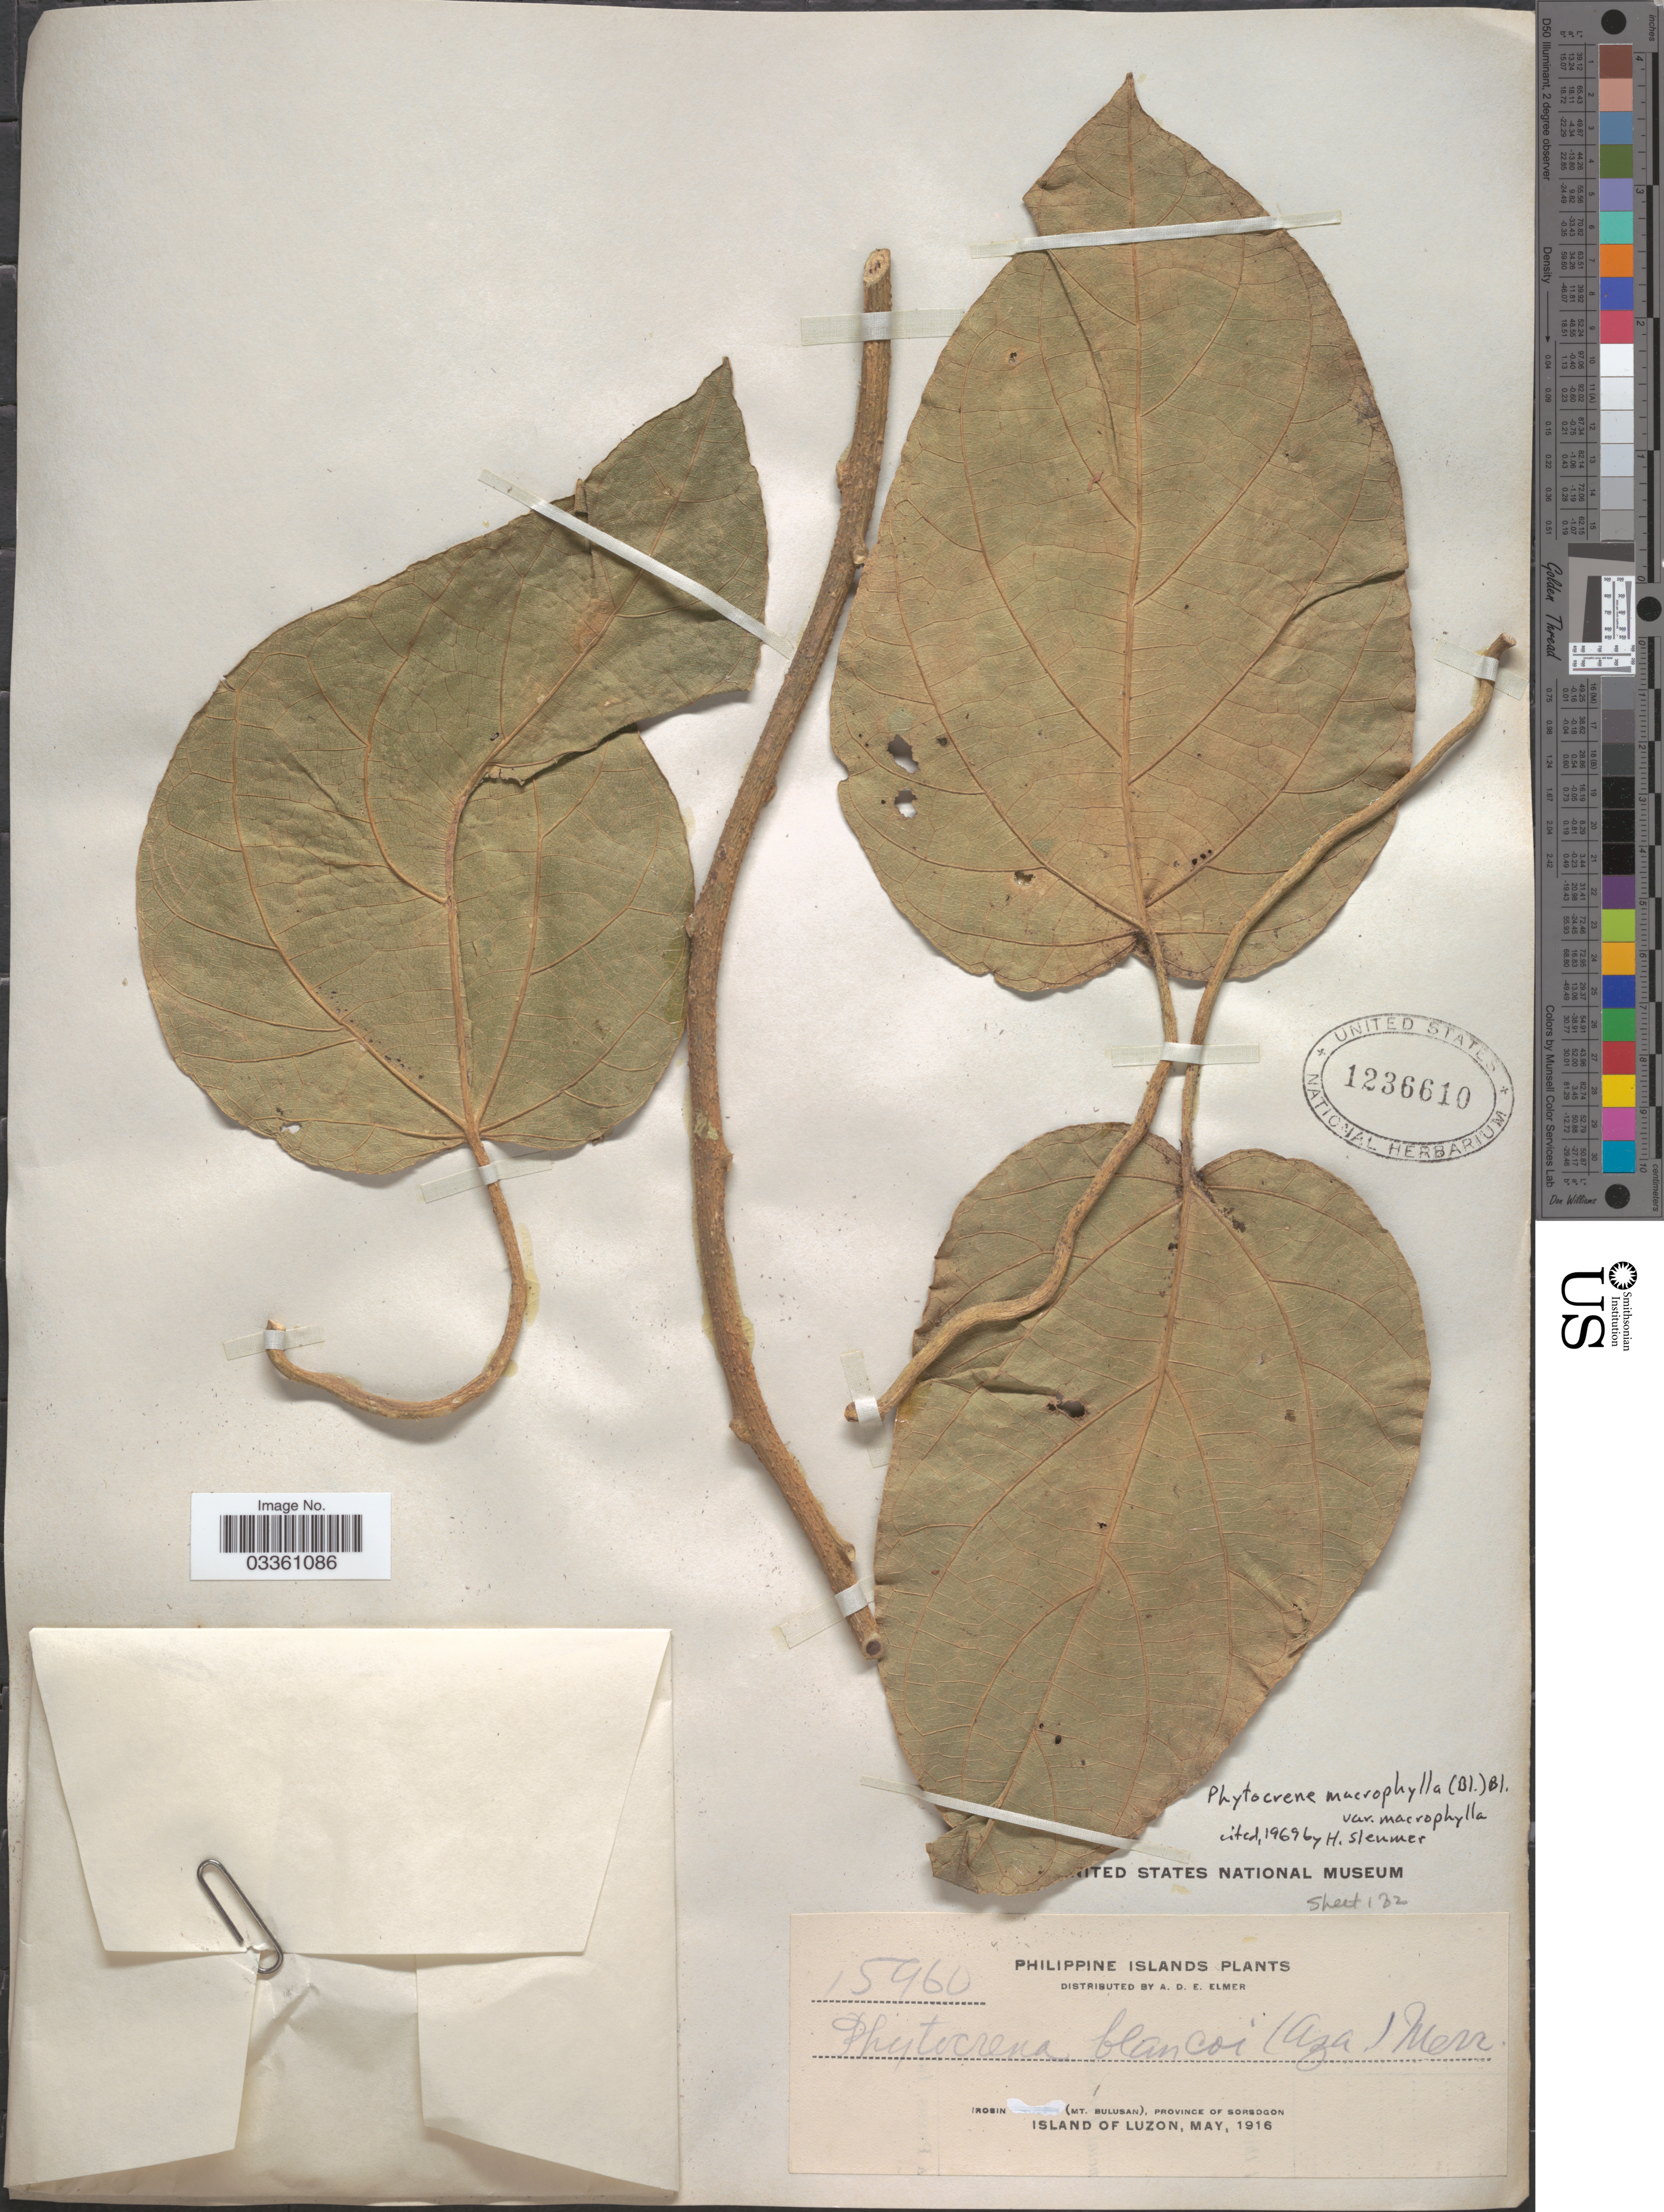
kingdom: Plantae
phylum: Tracheophyta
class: Magnoliopsida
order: Icacinales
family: Icacinaceae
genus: Phytocrene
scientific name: Phytocrene macrophylla var. macrophylla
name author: (Blume) Blume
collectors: A. D. E. Elmer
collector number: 15960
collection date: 1916-05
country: Philippines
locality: Philippine Islands. Irosin (Mt. Bulusan), Province of Sorsogon. Island of Luzon.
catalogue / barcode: US 1236610